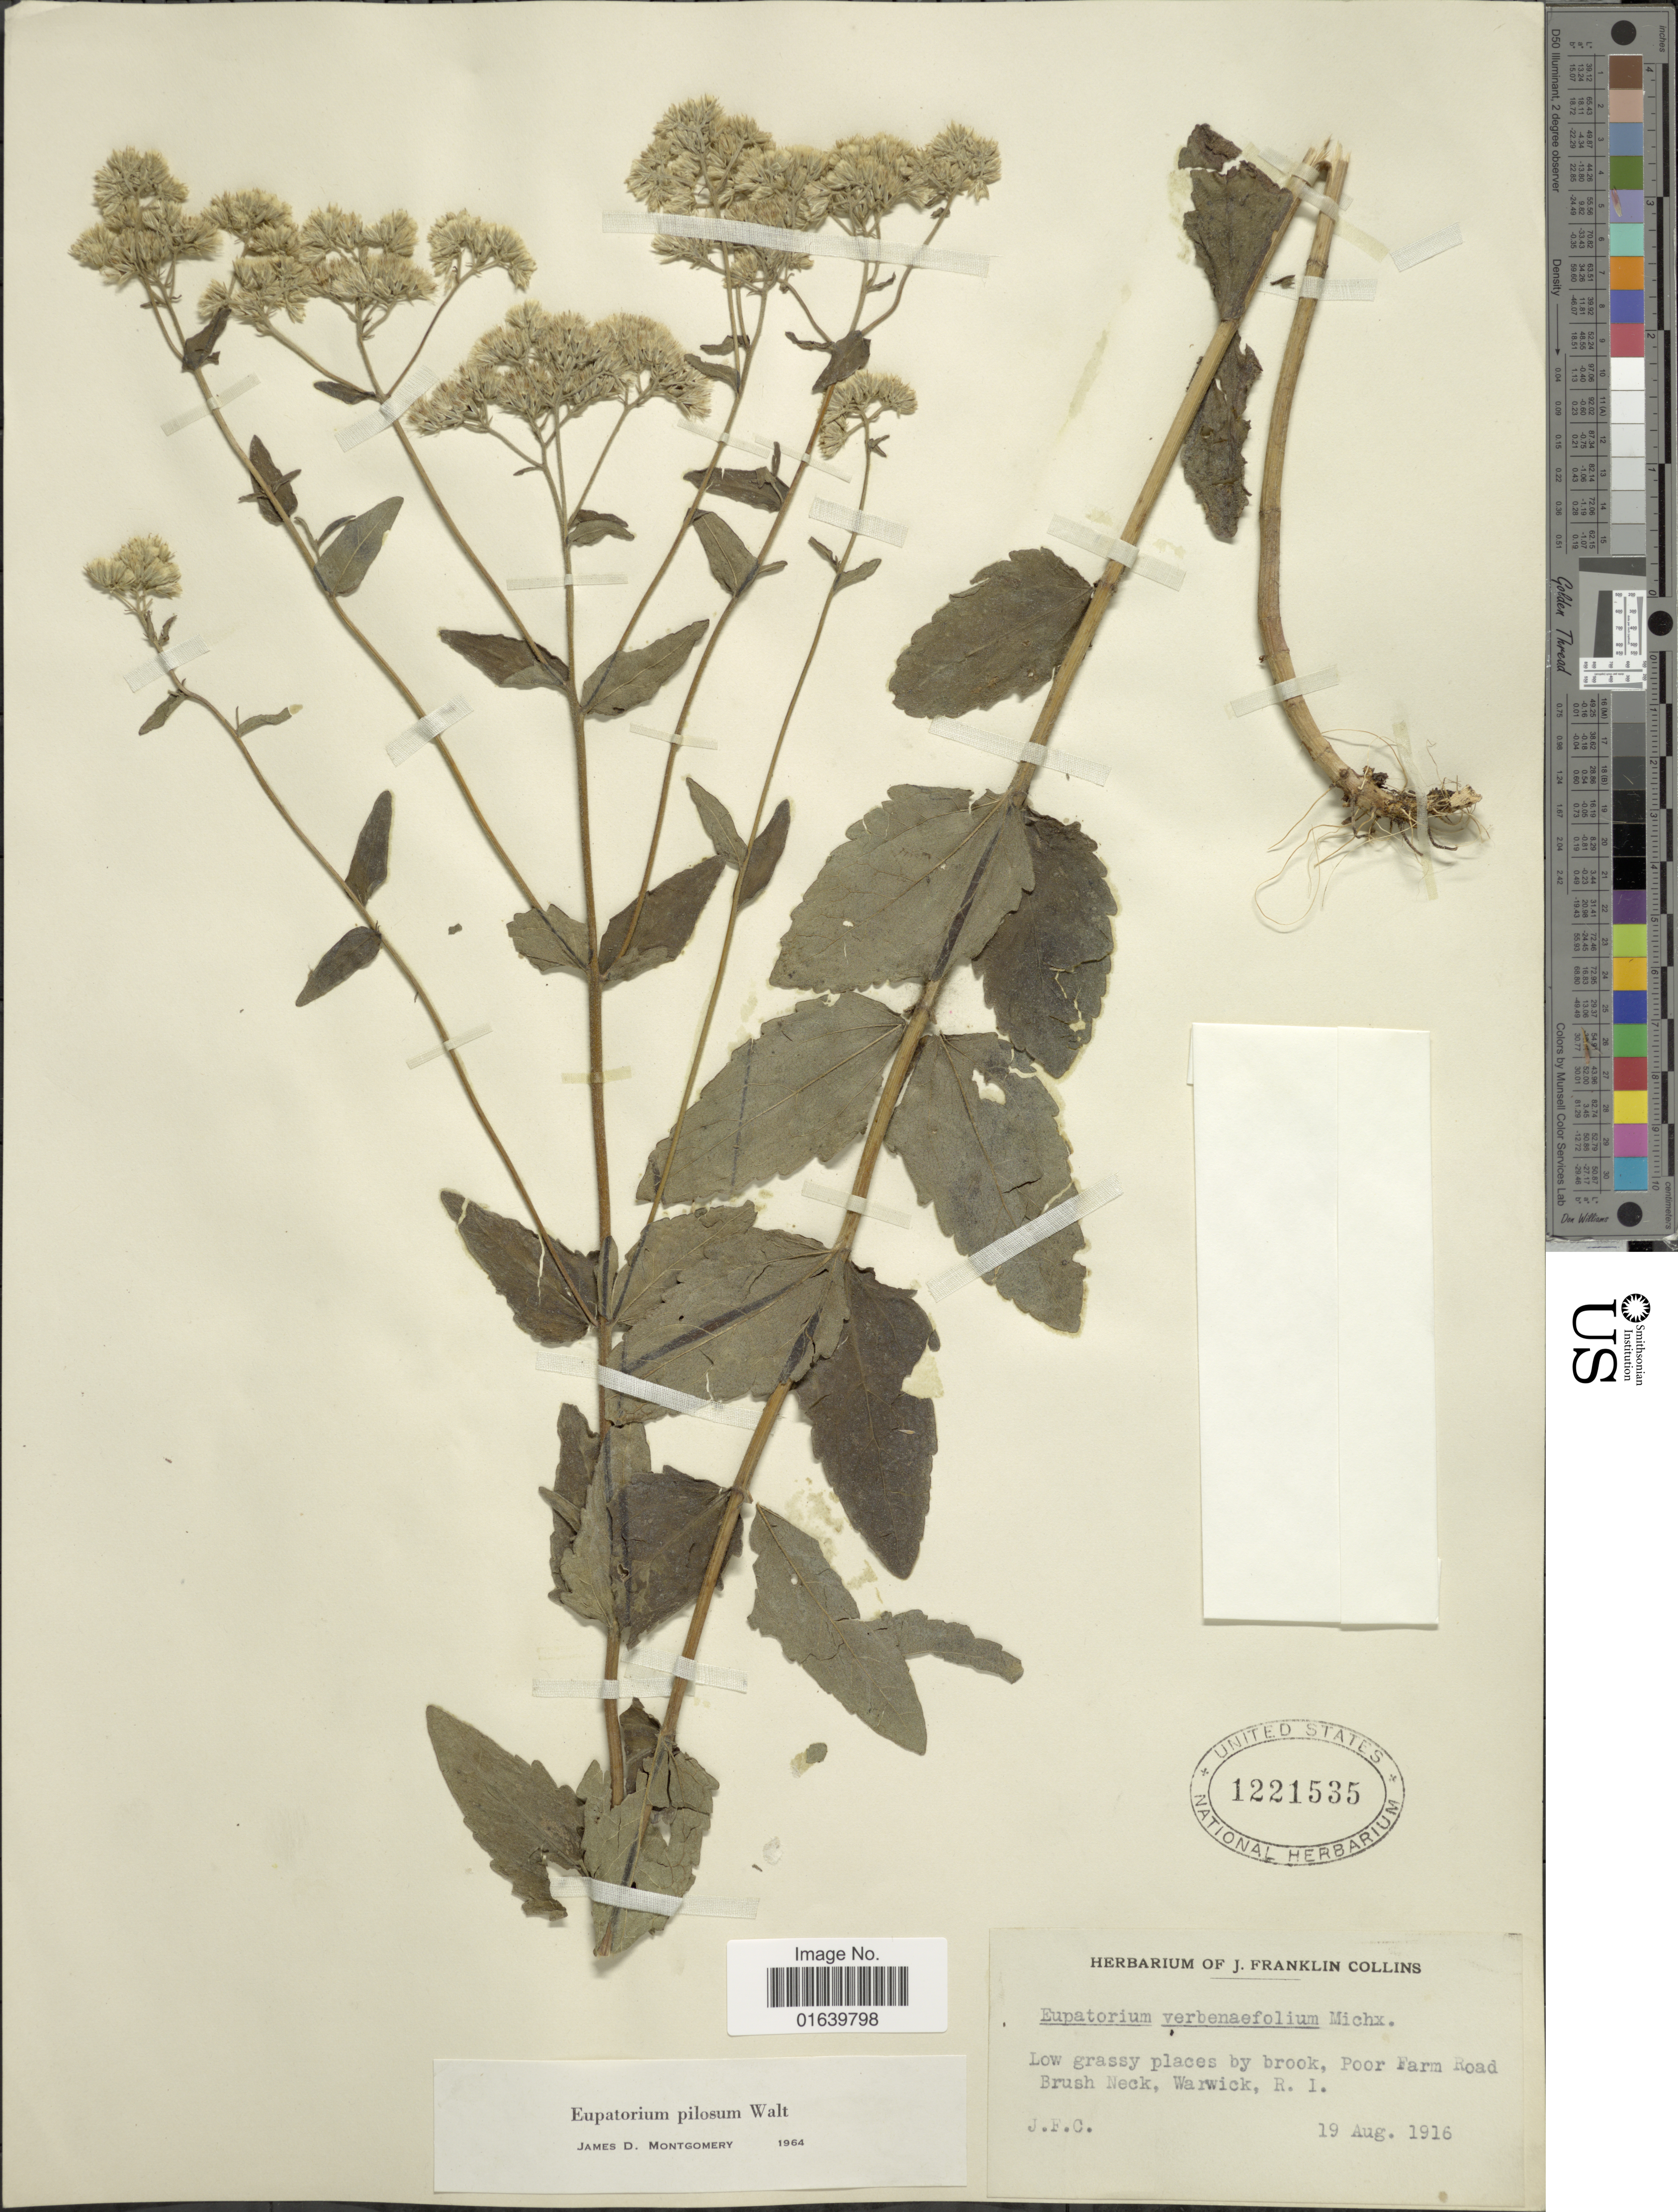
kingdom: Plantae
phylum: Tracheophyta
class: Magnoliopsida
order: Asterales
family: Asteraceae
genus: Eupatorium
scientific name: Eupatorium pilosum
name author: Walter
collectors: J. Collins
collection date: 1916-08-19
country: United States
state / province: Rhode Island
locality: Low grassy places by brook, Poor Farm Road Brush Neck, Warwick, R.I.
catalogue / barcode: US 1221535